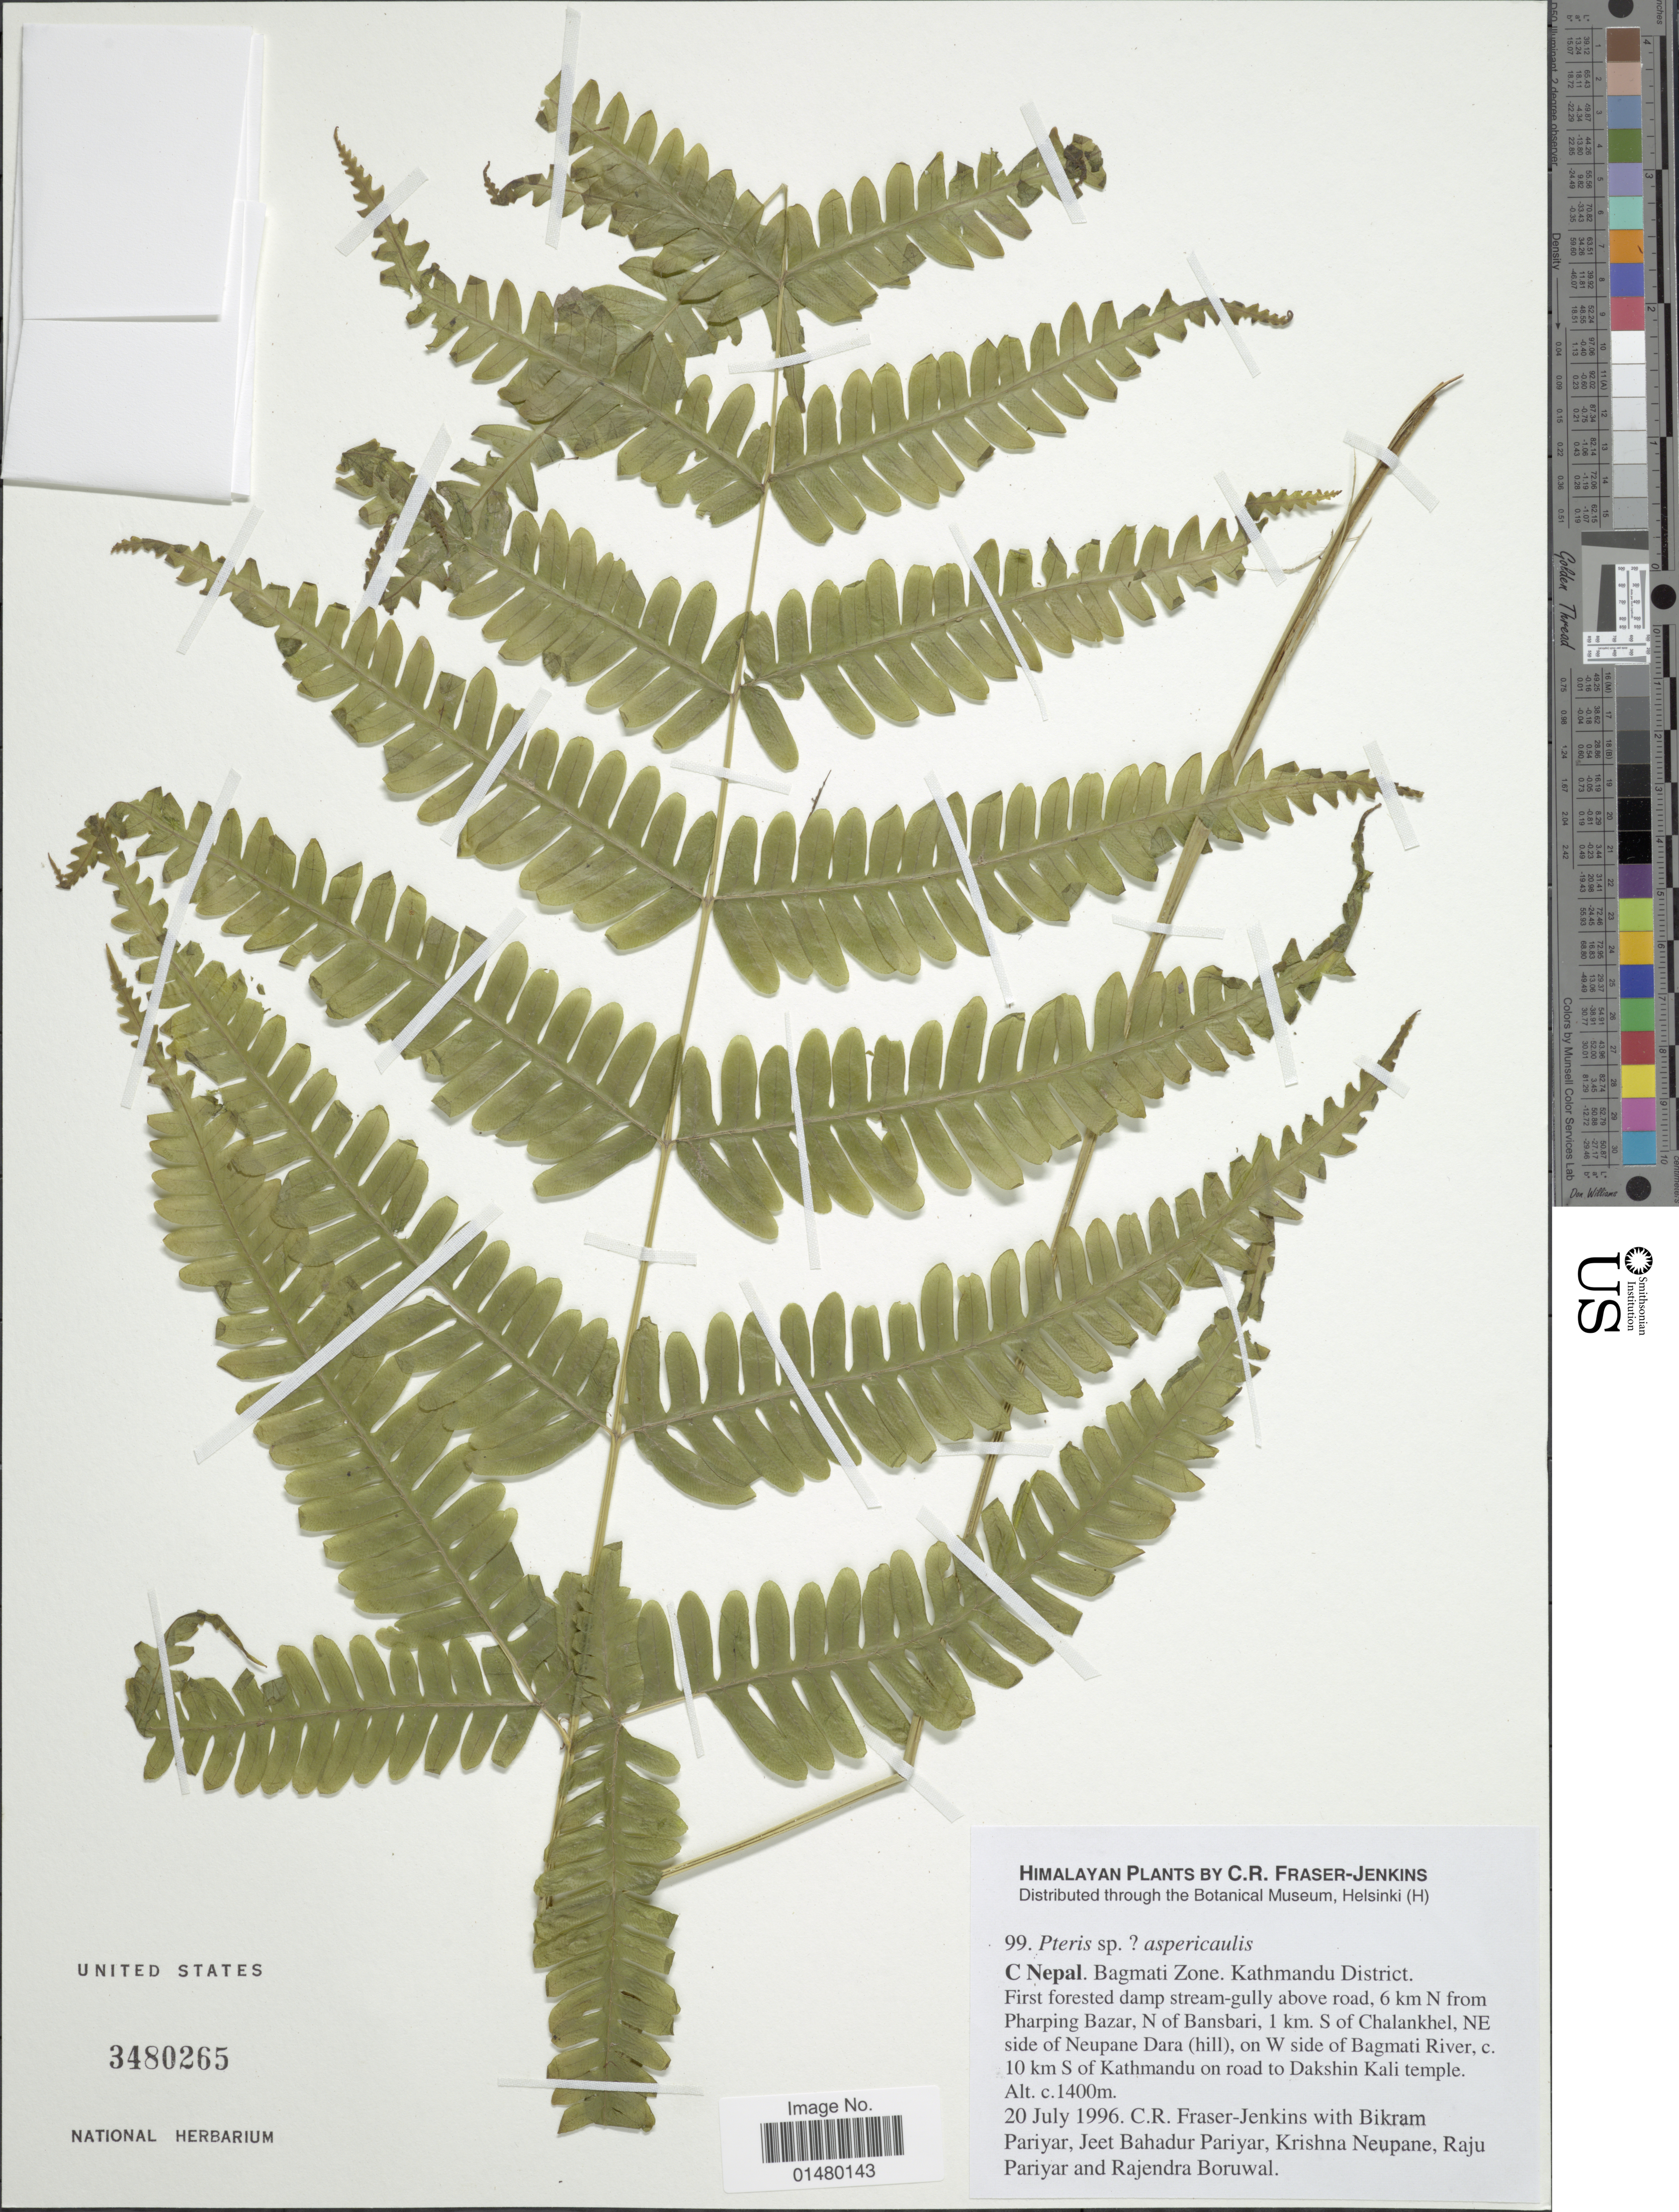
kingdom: Plantae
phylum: Tracheophyta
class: Polypodiopsida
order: Polypodiales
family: Pteridaceae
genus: Pteris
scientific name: Pteris aspericaulis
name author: Wall. ex Hieron.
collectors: C. R. Fraser-Jenkins, B. Pariyar, J. Pariyar, K. Neupane & et al.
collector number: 99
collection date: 1996-07-20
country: Nepal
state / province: Bagmati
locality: C Nepal. Bagmati Zone. Kathmandu District. First forested damp stream-gully above road, 6 km N from Pharphing Bazar, N of Bansbari, 1 km S of Chalankhel, NE side of Neupane (hill), on W side of Bagmati River, c. 10 km S of Kathmandu on road to Dakshin Kali temple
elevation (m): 1400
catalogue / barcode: US 3480265